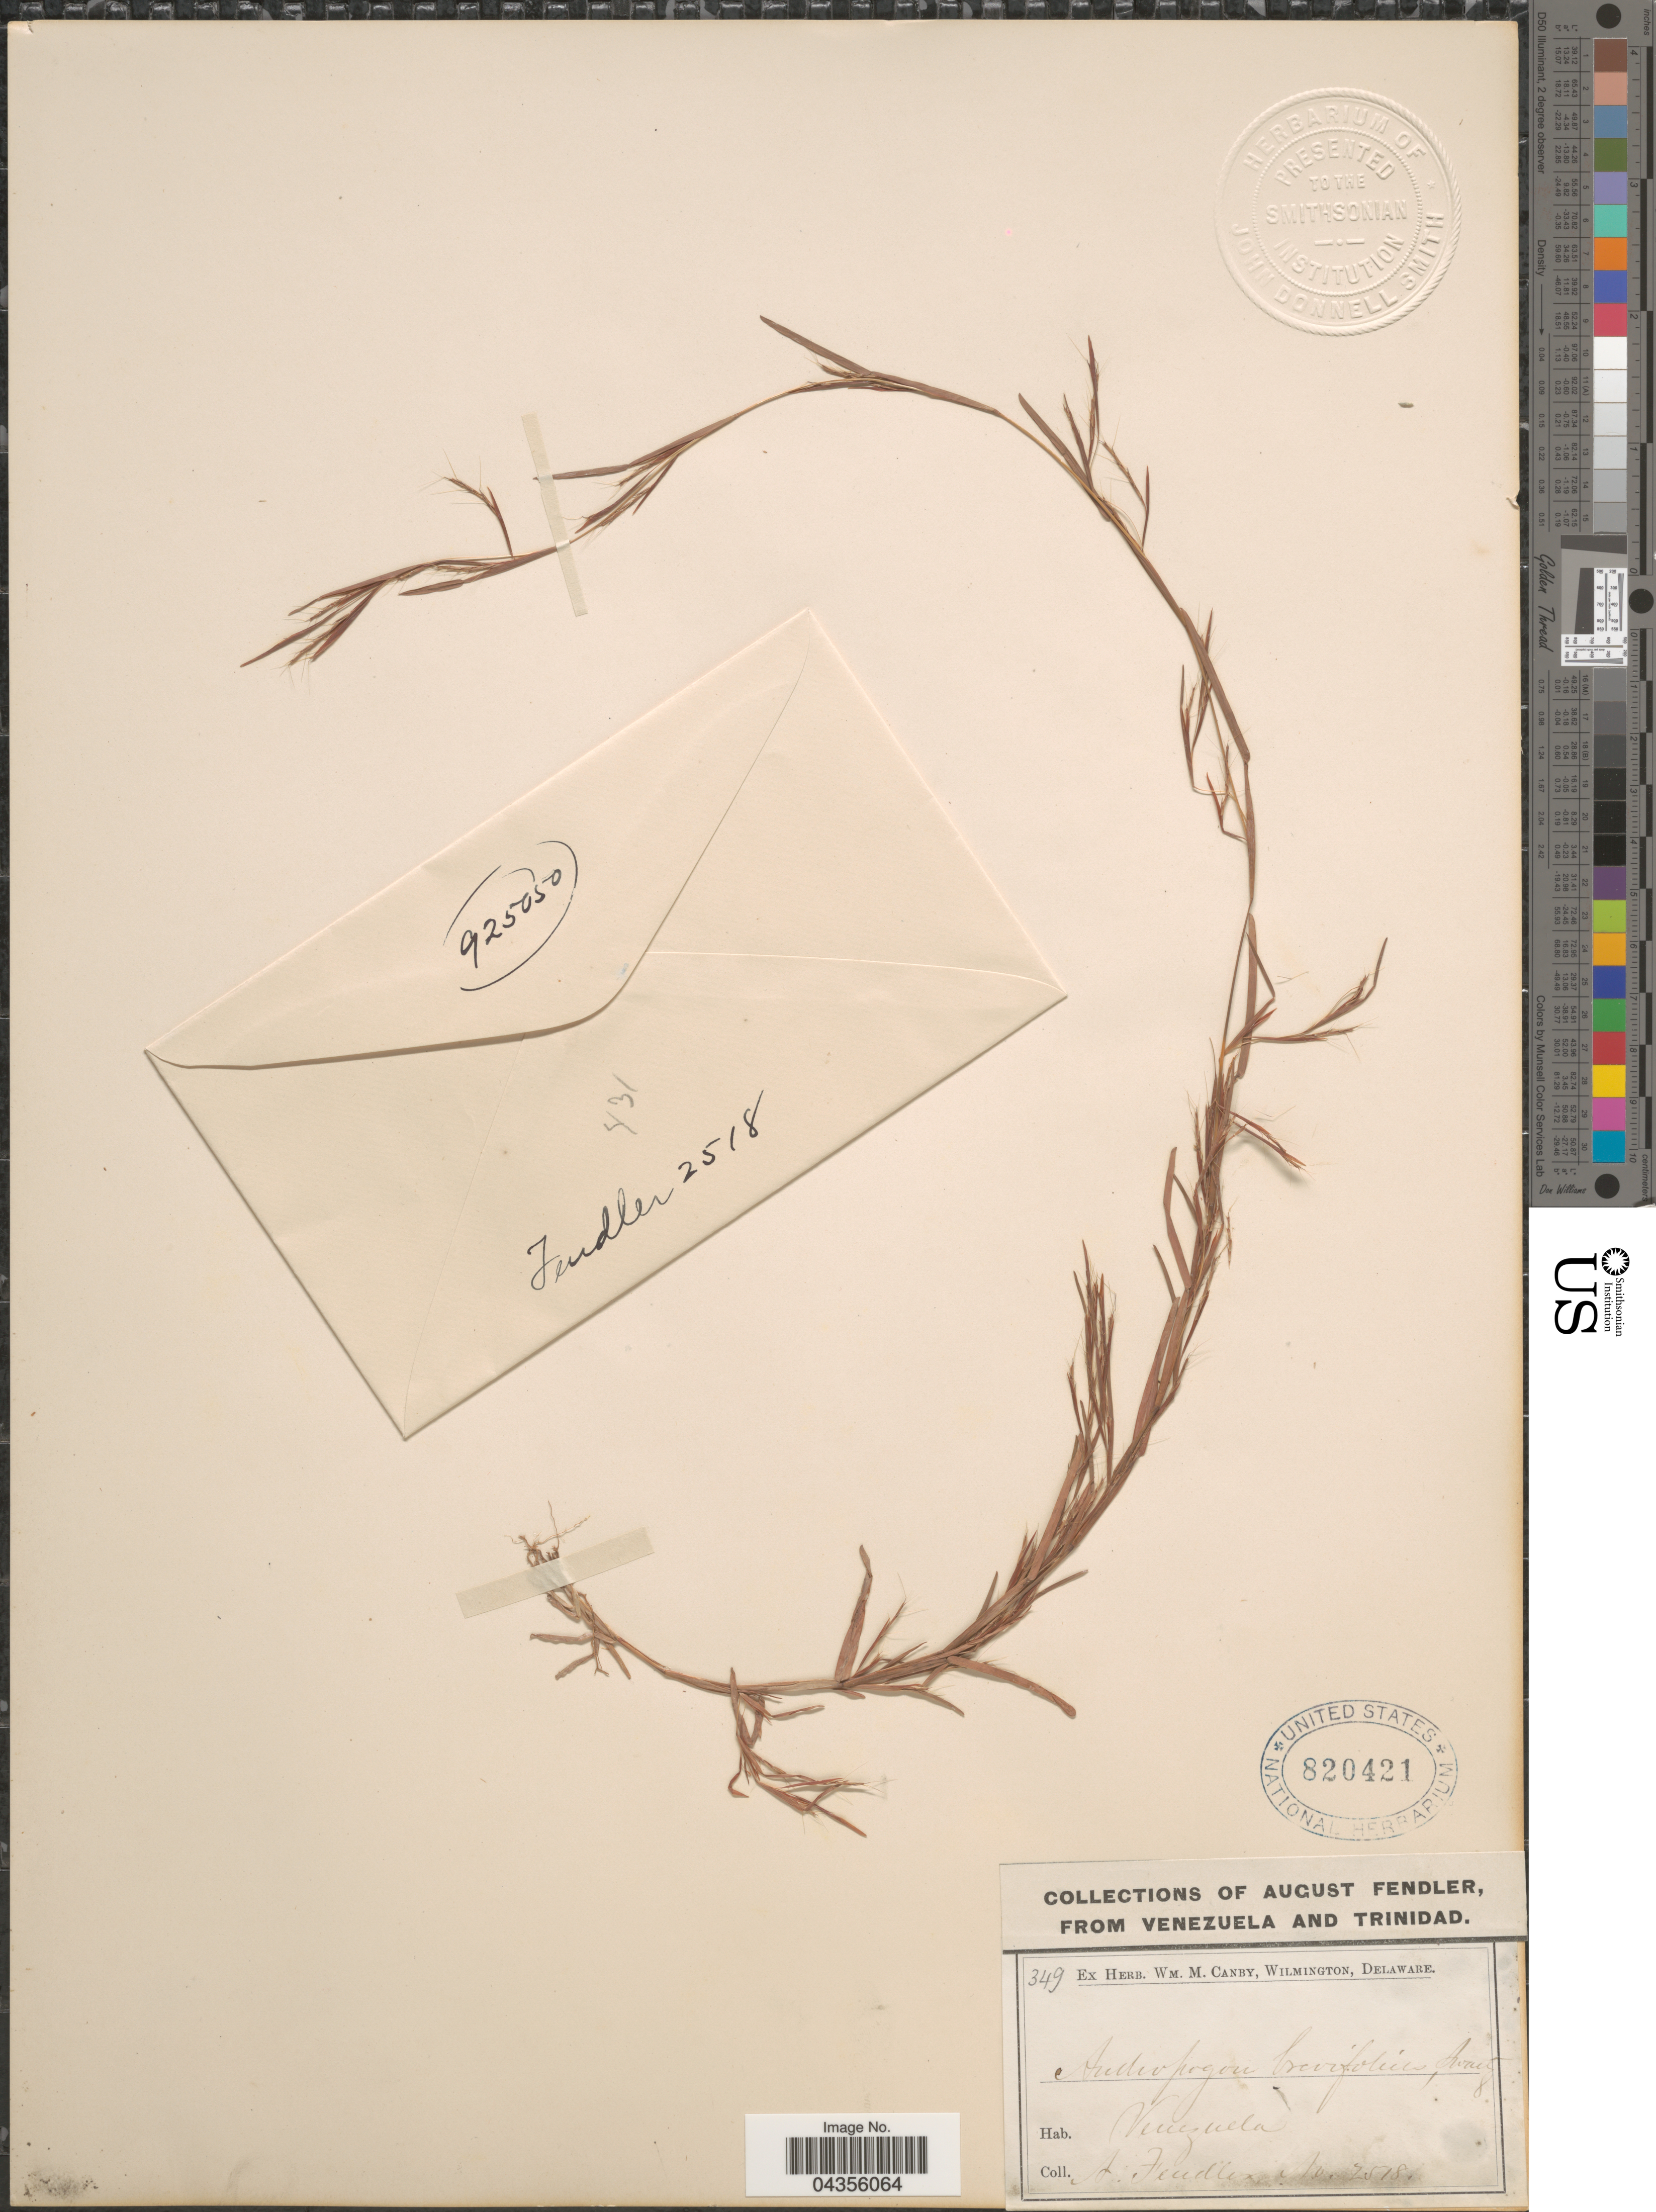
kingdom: Plantae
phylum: Tracheophyta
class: Liliopsida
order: Poales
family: Poaceae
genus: Schizachyrium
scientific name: Schizachyrium brevifolium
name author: (Sw.) Nees ex Büse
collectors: A. Fendler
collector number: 2518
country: Venezuela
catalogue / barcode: US 820421